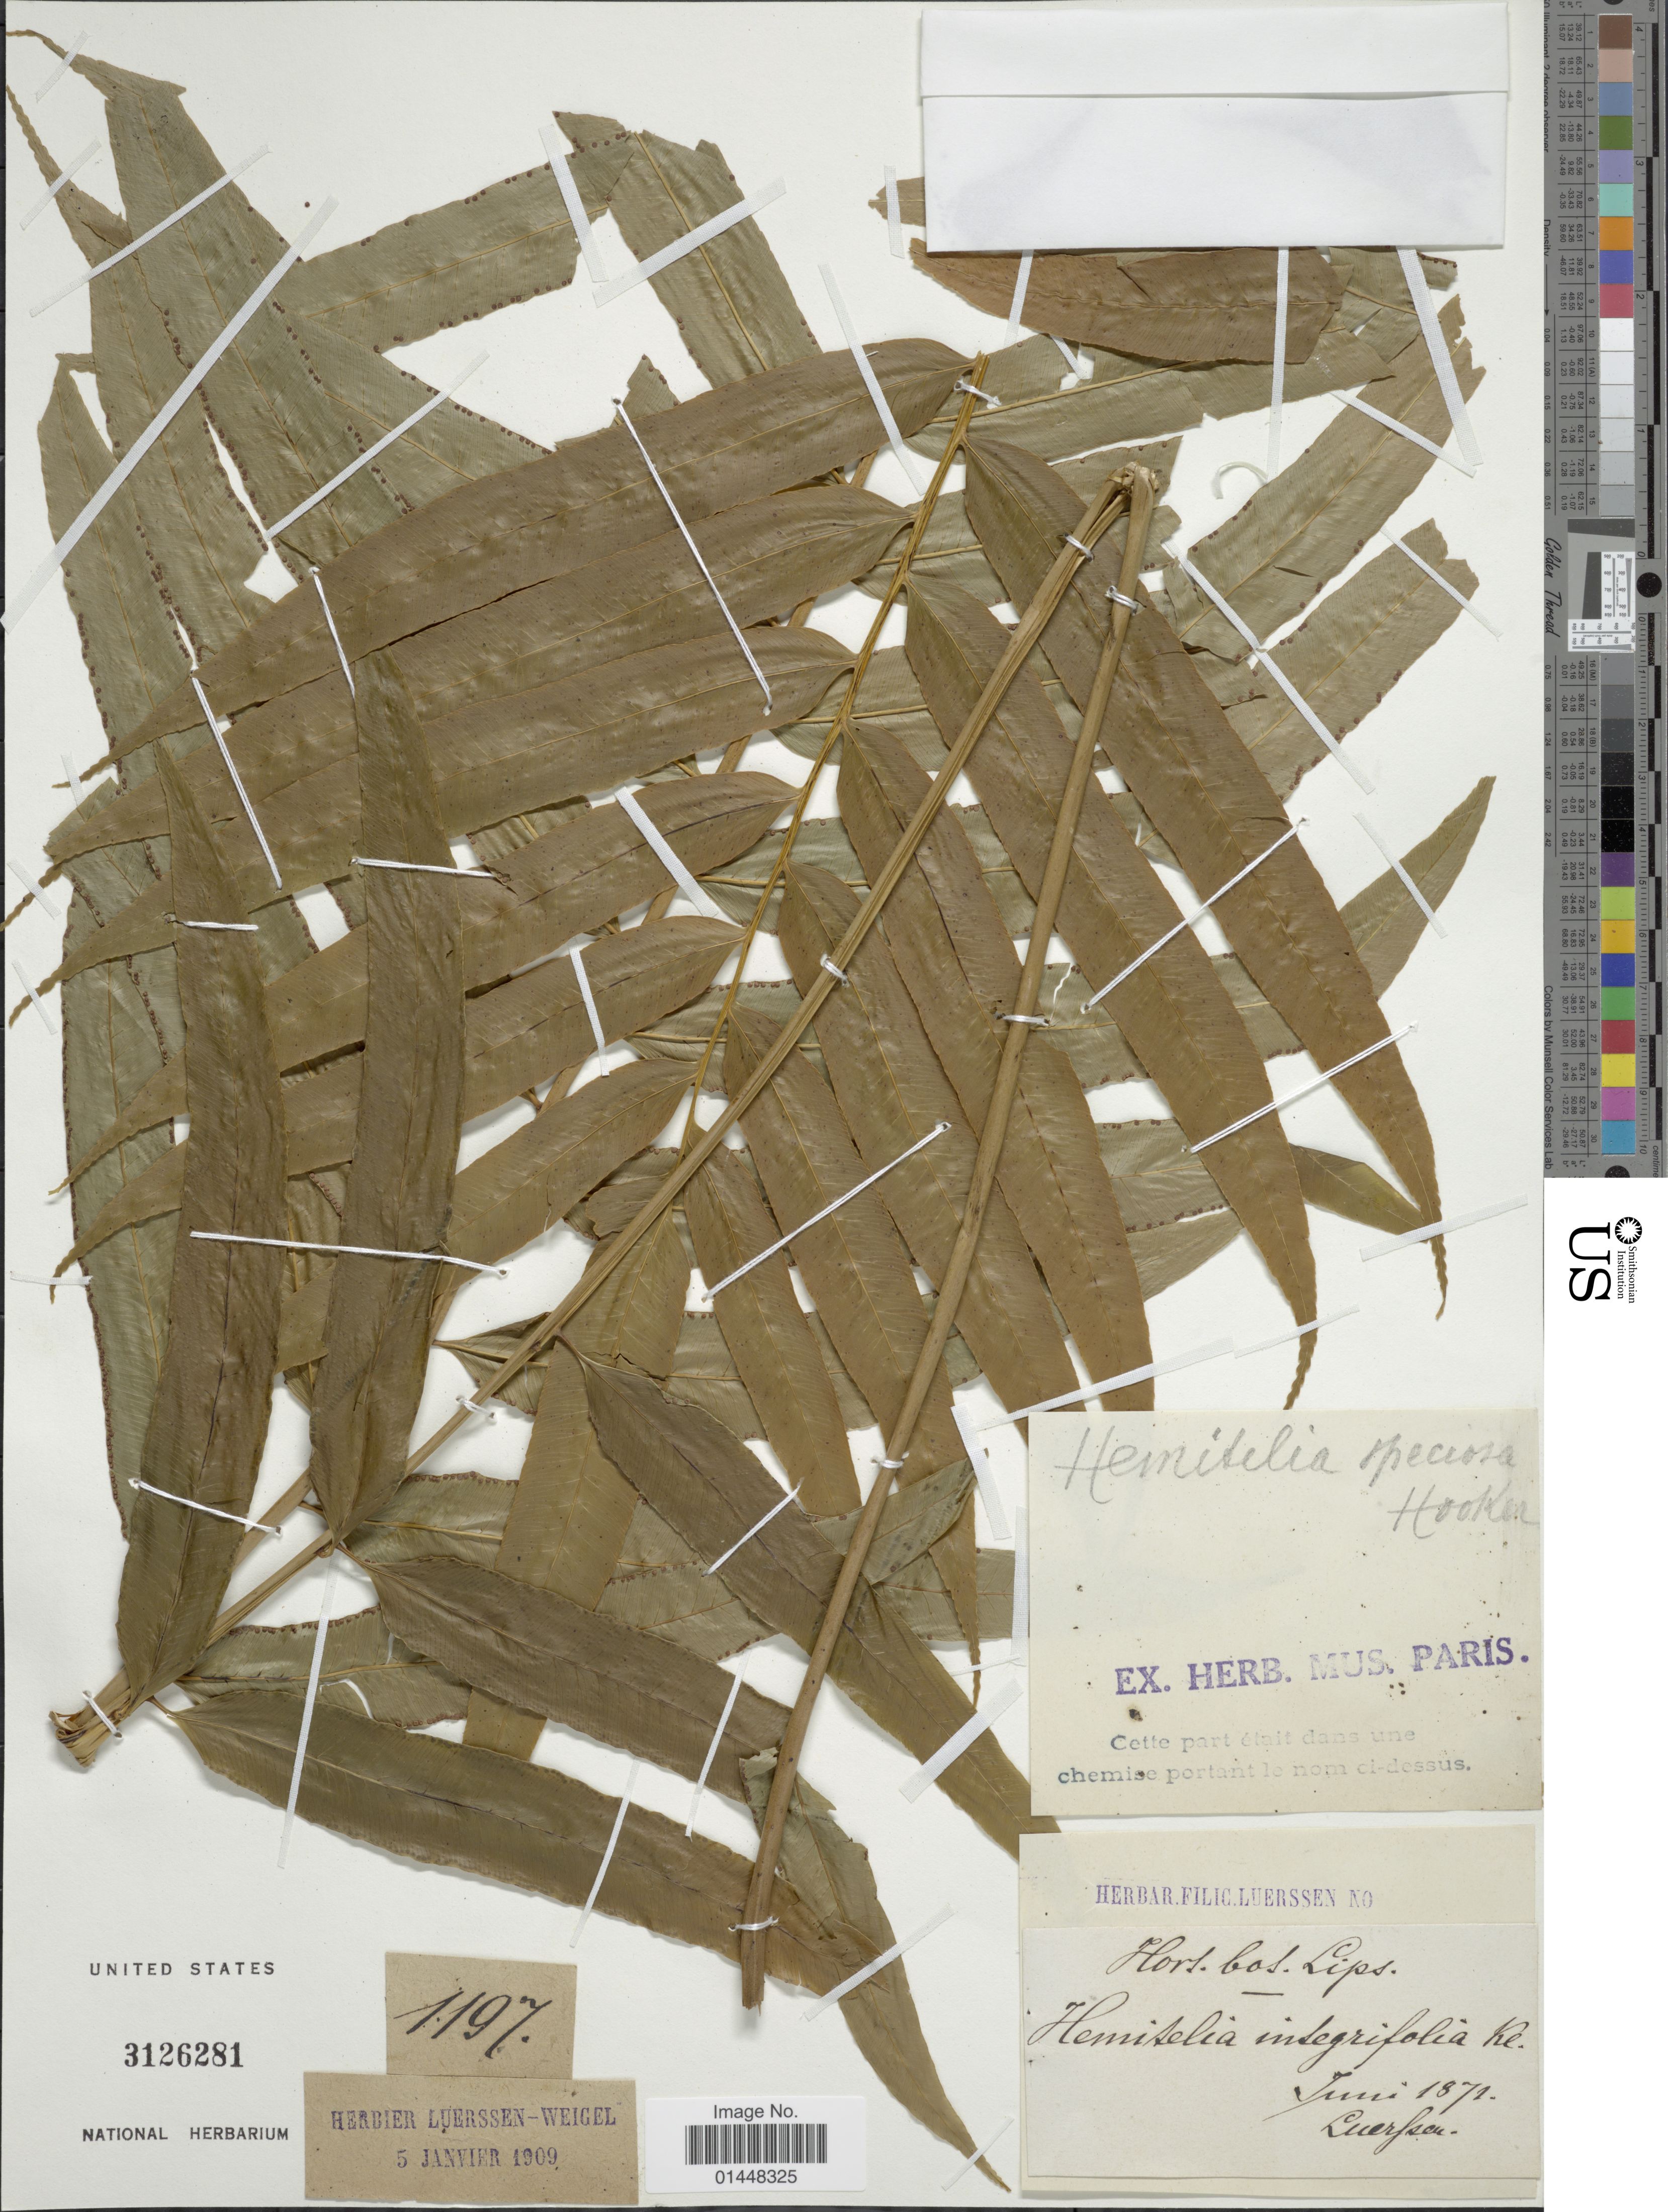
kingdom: Plantae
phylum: Tracheophyta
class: Polypodiopsida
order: Cyatheales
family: Cyatheaceae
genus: Cyathea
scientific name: Cyathea speciosa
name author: Humb. & Bonpl. ex Willd.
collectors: Luerssen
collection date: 1872-06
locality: Hort Bot. Lips. [unsure placement]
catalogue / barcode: US 312628